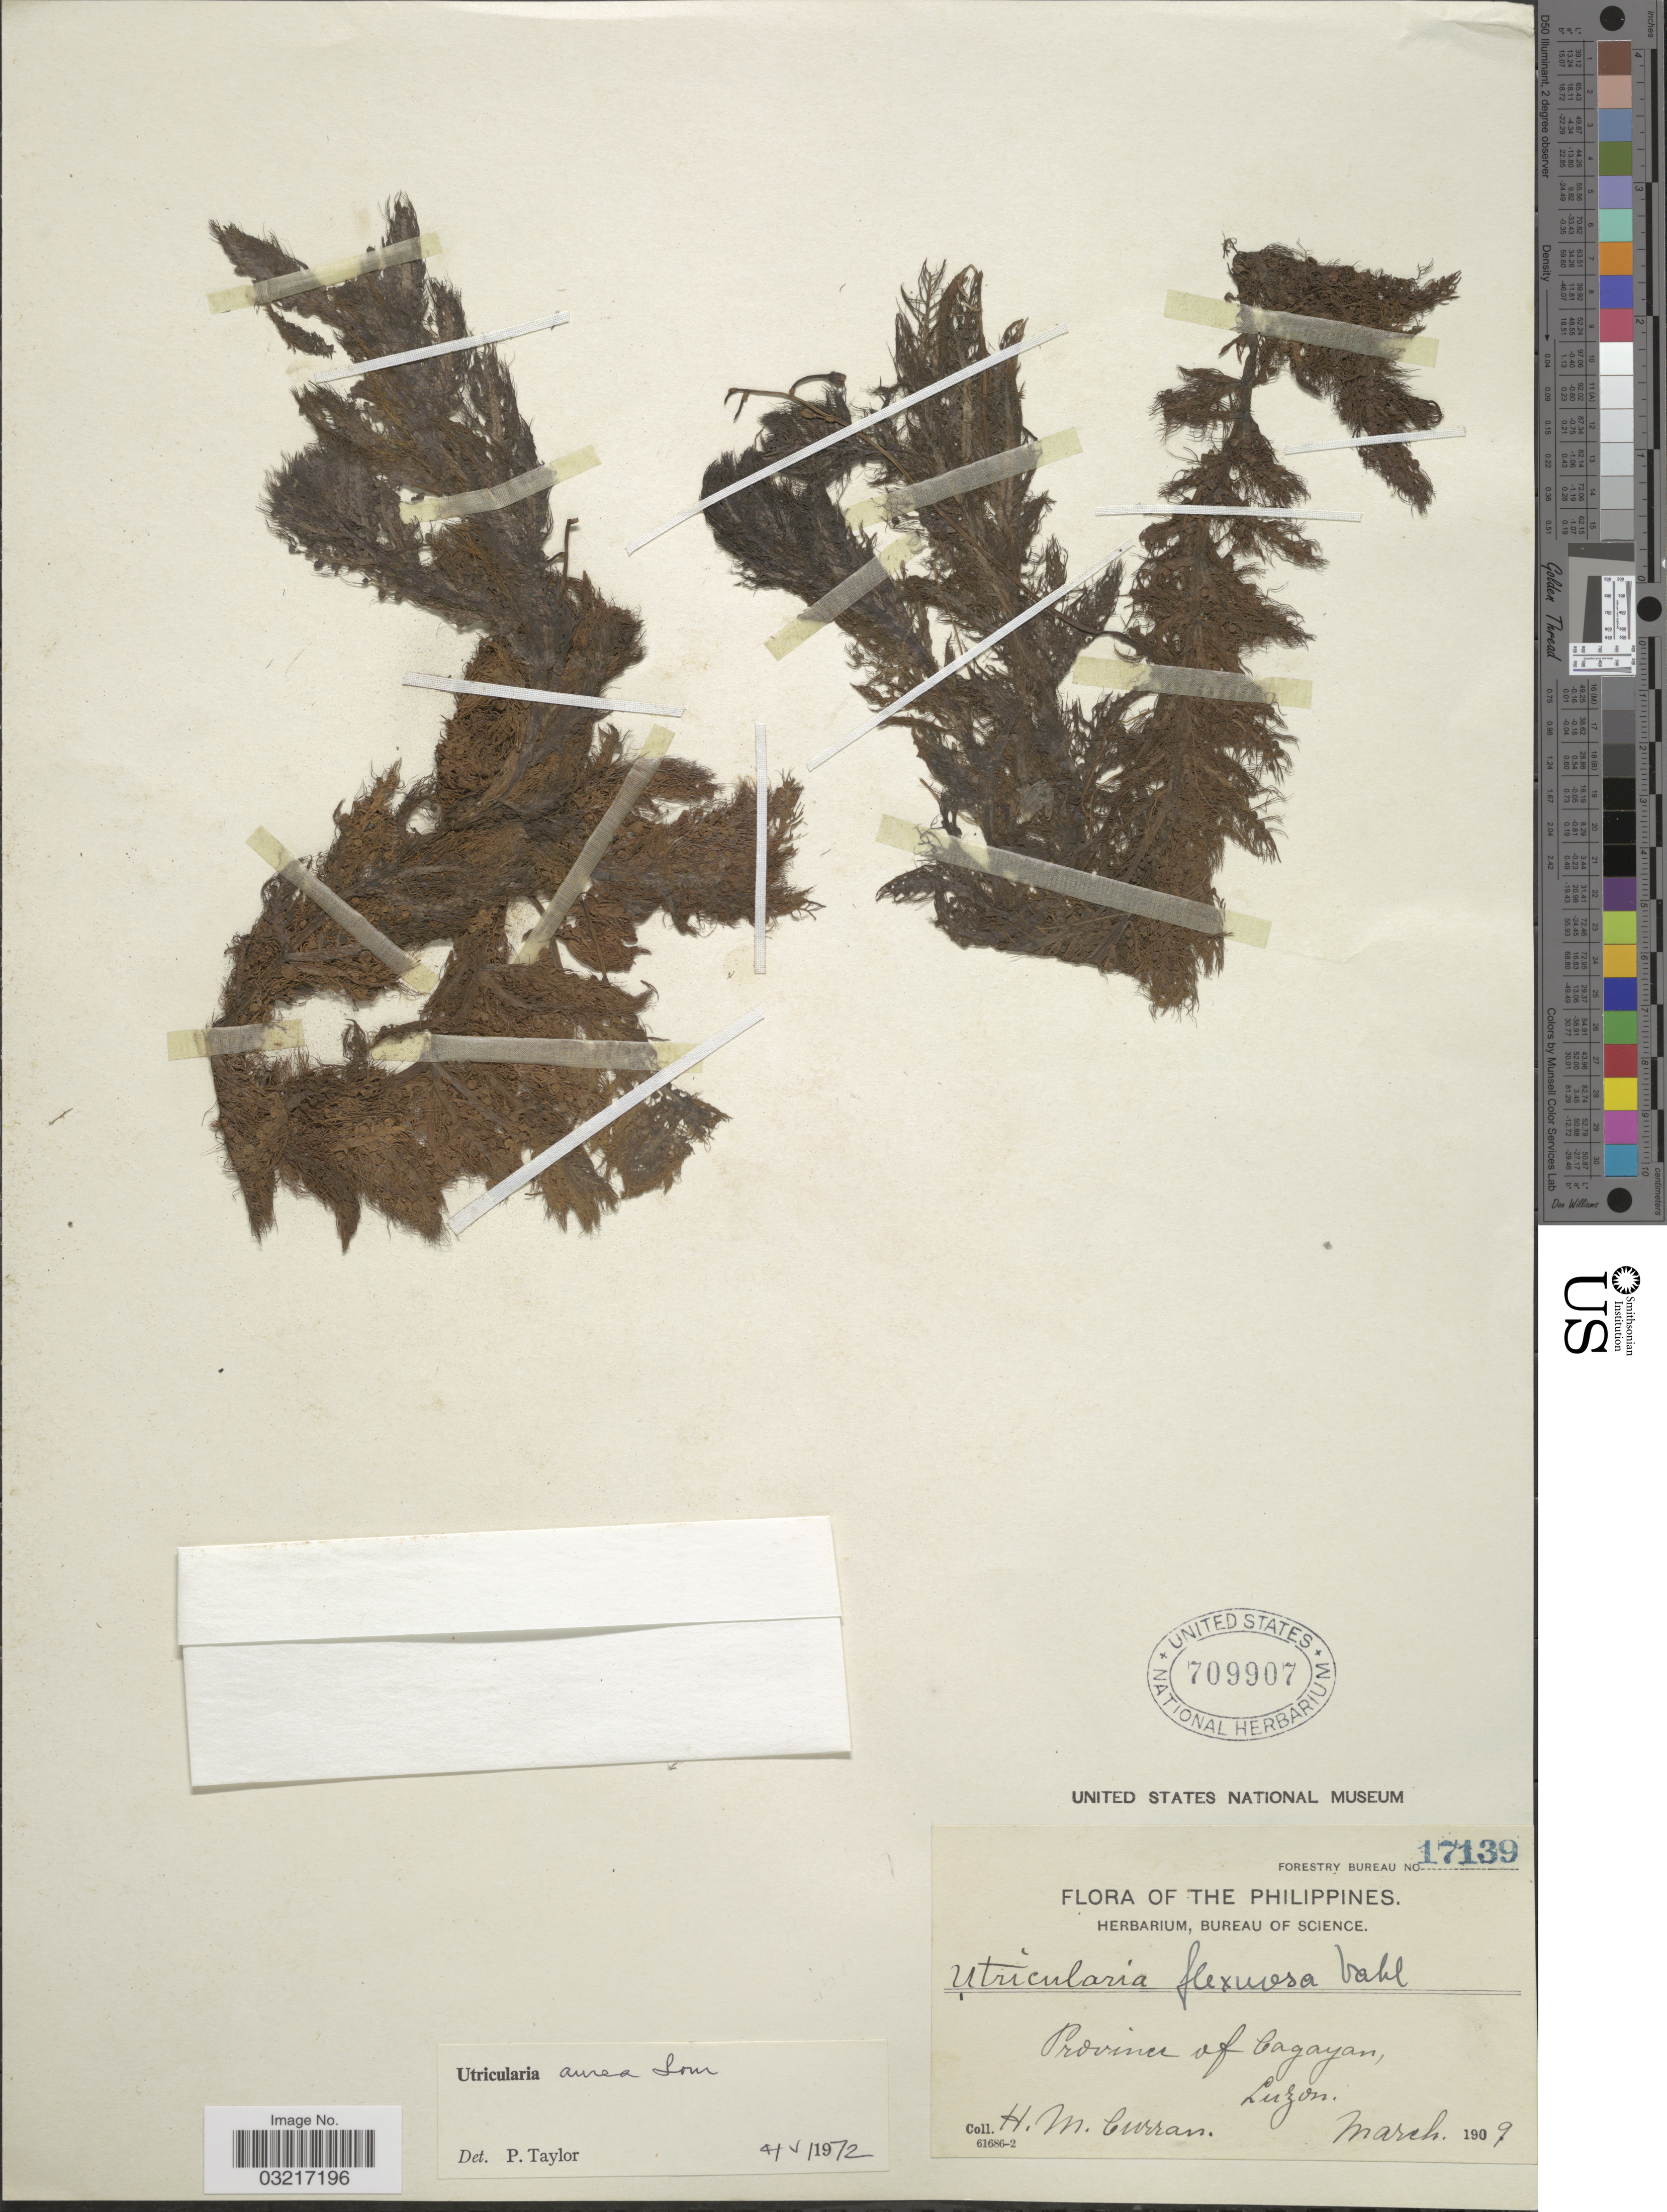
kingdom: Plantae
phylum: Tracheophyta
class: Magnoliopsida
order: Lamiales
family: Lentibulariaceae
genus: Utricularia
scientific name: Utricularia aurea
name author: Lour.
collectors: H. M. Curran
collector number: Forestry Bureau 17139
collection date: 1909-03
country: Philippines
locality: Province of Cagayan, Luzon.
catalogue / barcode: US 709907